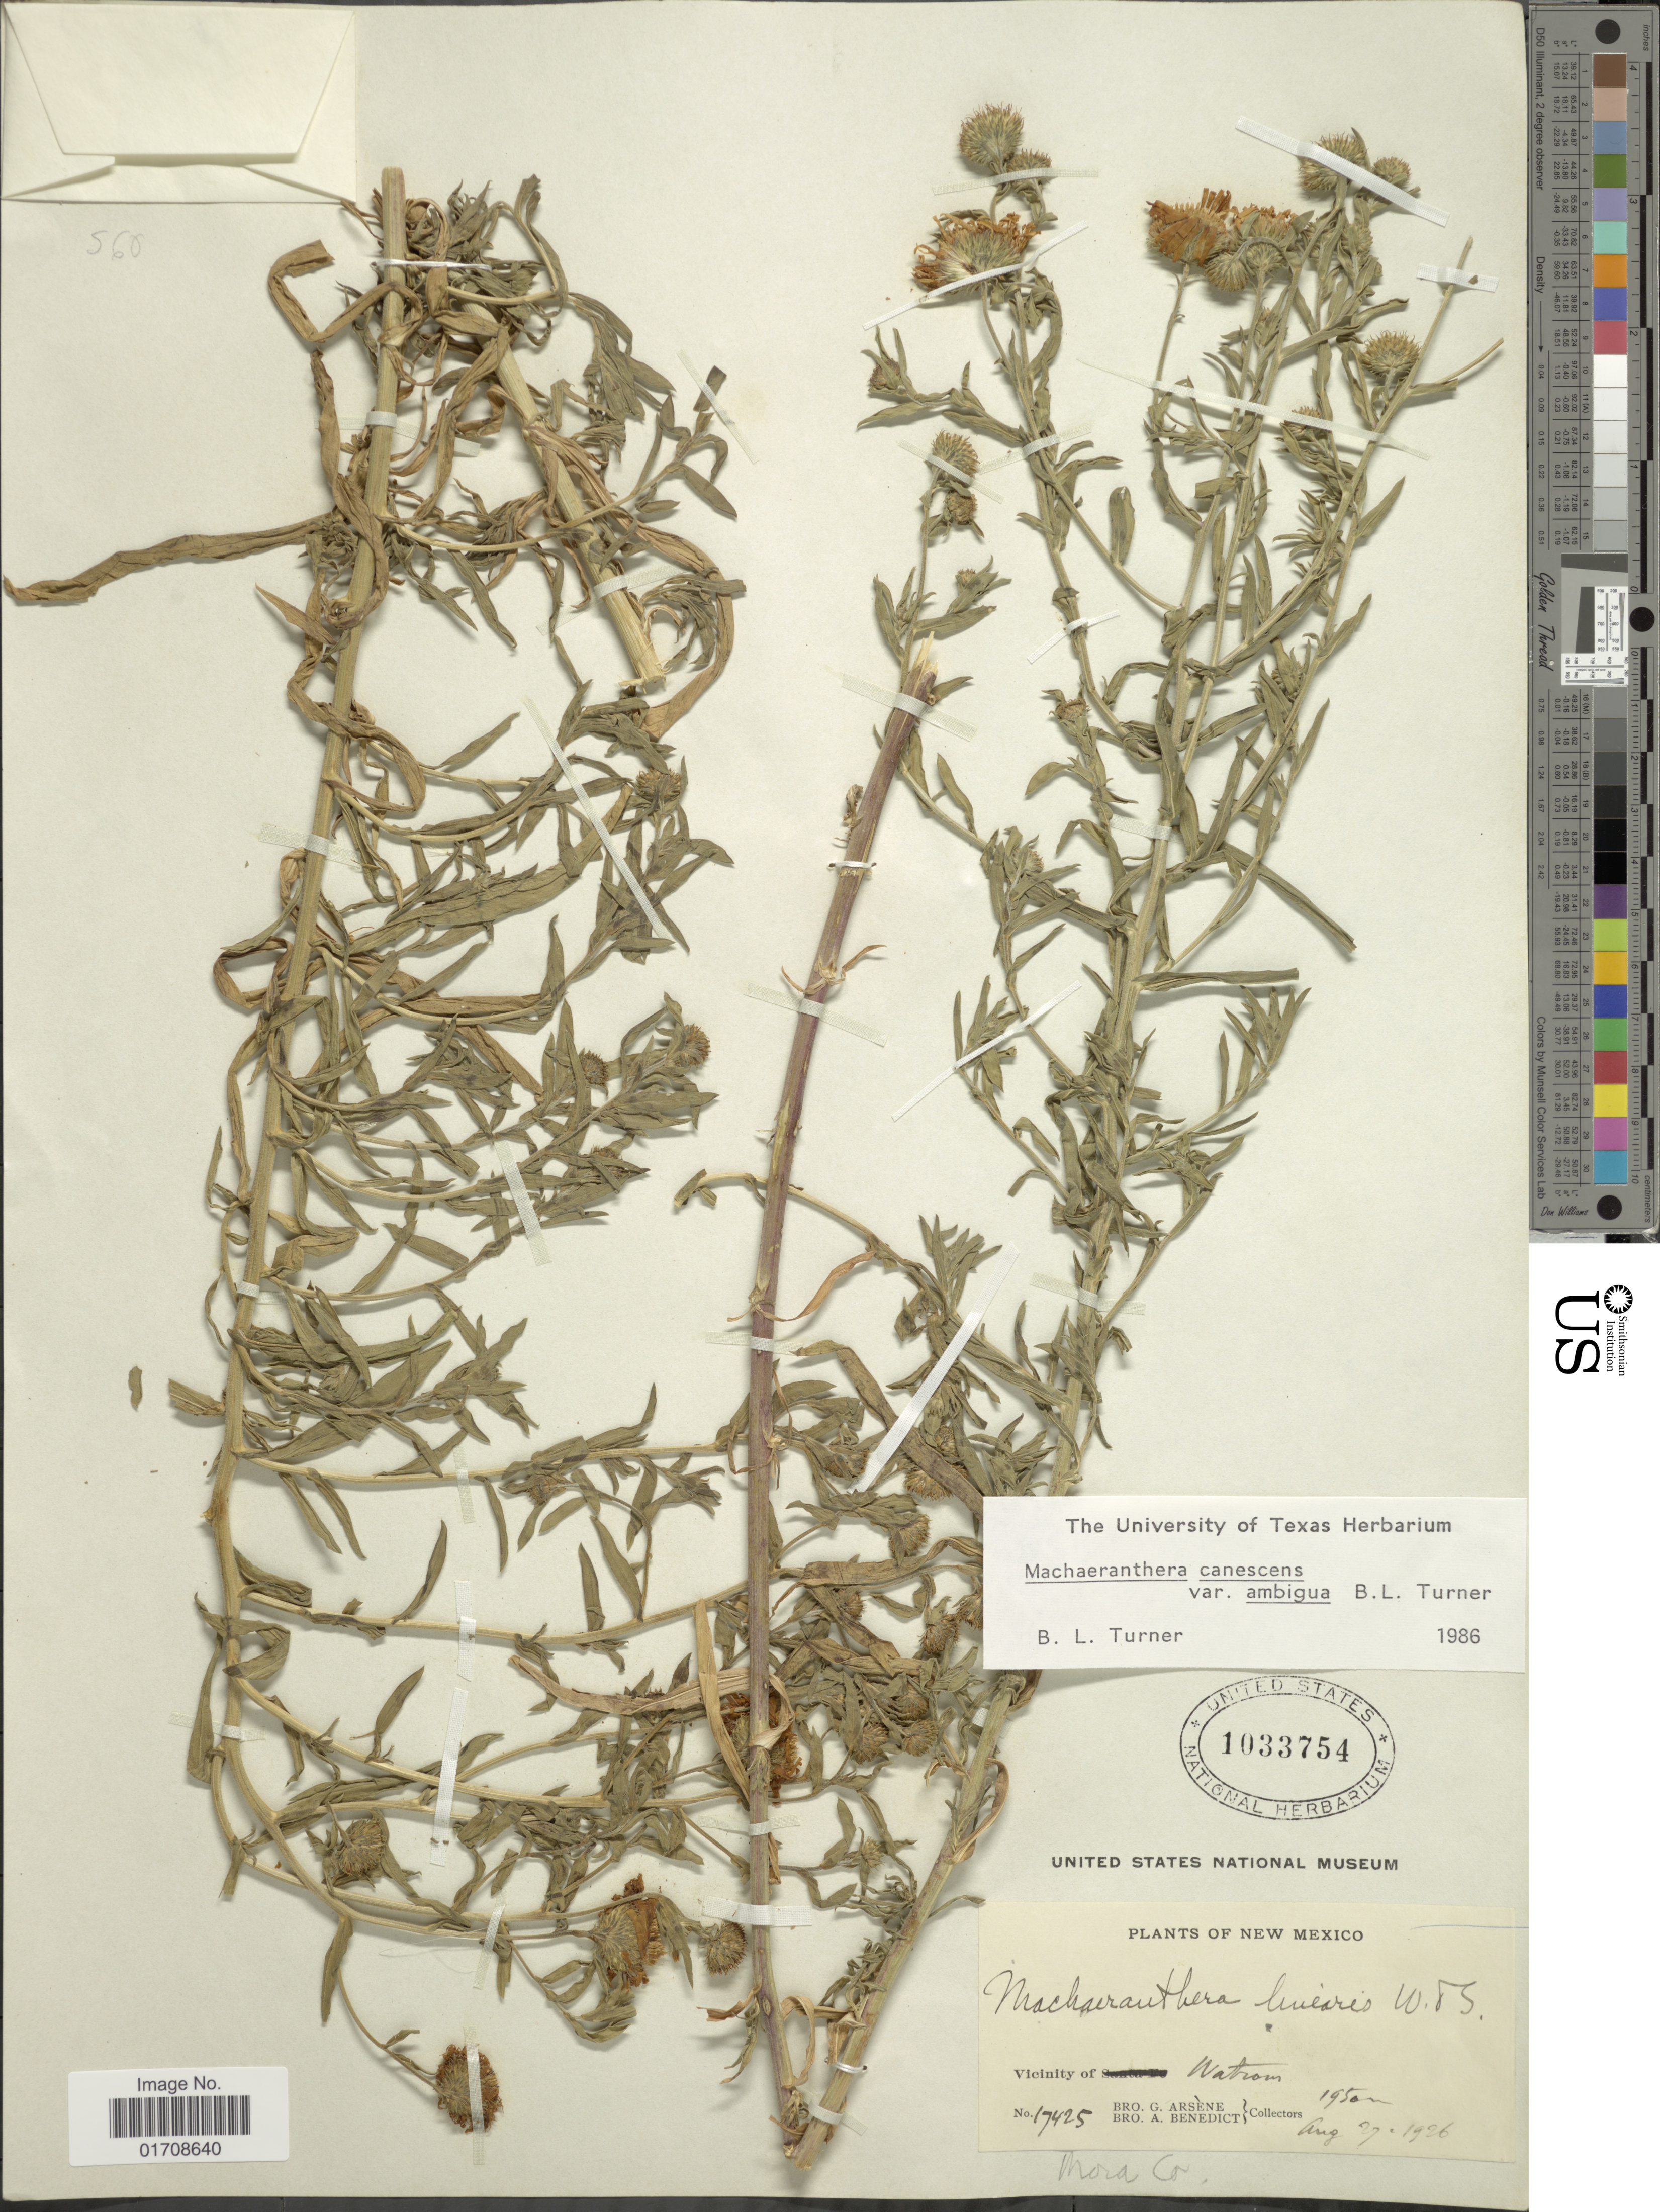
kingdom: Plantae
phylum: Tracheophyta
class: Magnoliopsida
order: Asterales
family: Asteraceae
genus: Machaeranthera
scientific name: Machaeranthera canescens var. ambigua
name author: (B.L. Turner) B.L. Turner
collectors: Bro. G. Arsène & Bro. Benedict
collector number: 17425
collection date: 1926-08-27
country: United States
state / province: New Mexico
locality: Vicinity of Watrom, Mora Co.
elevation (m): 1950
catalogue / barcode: US 1033754